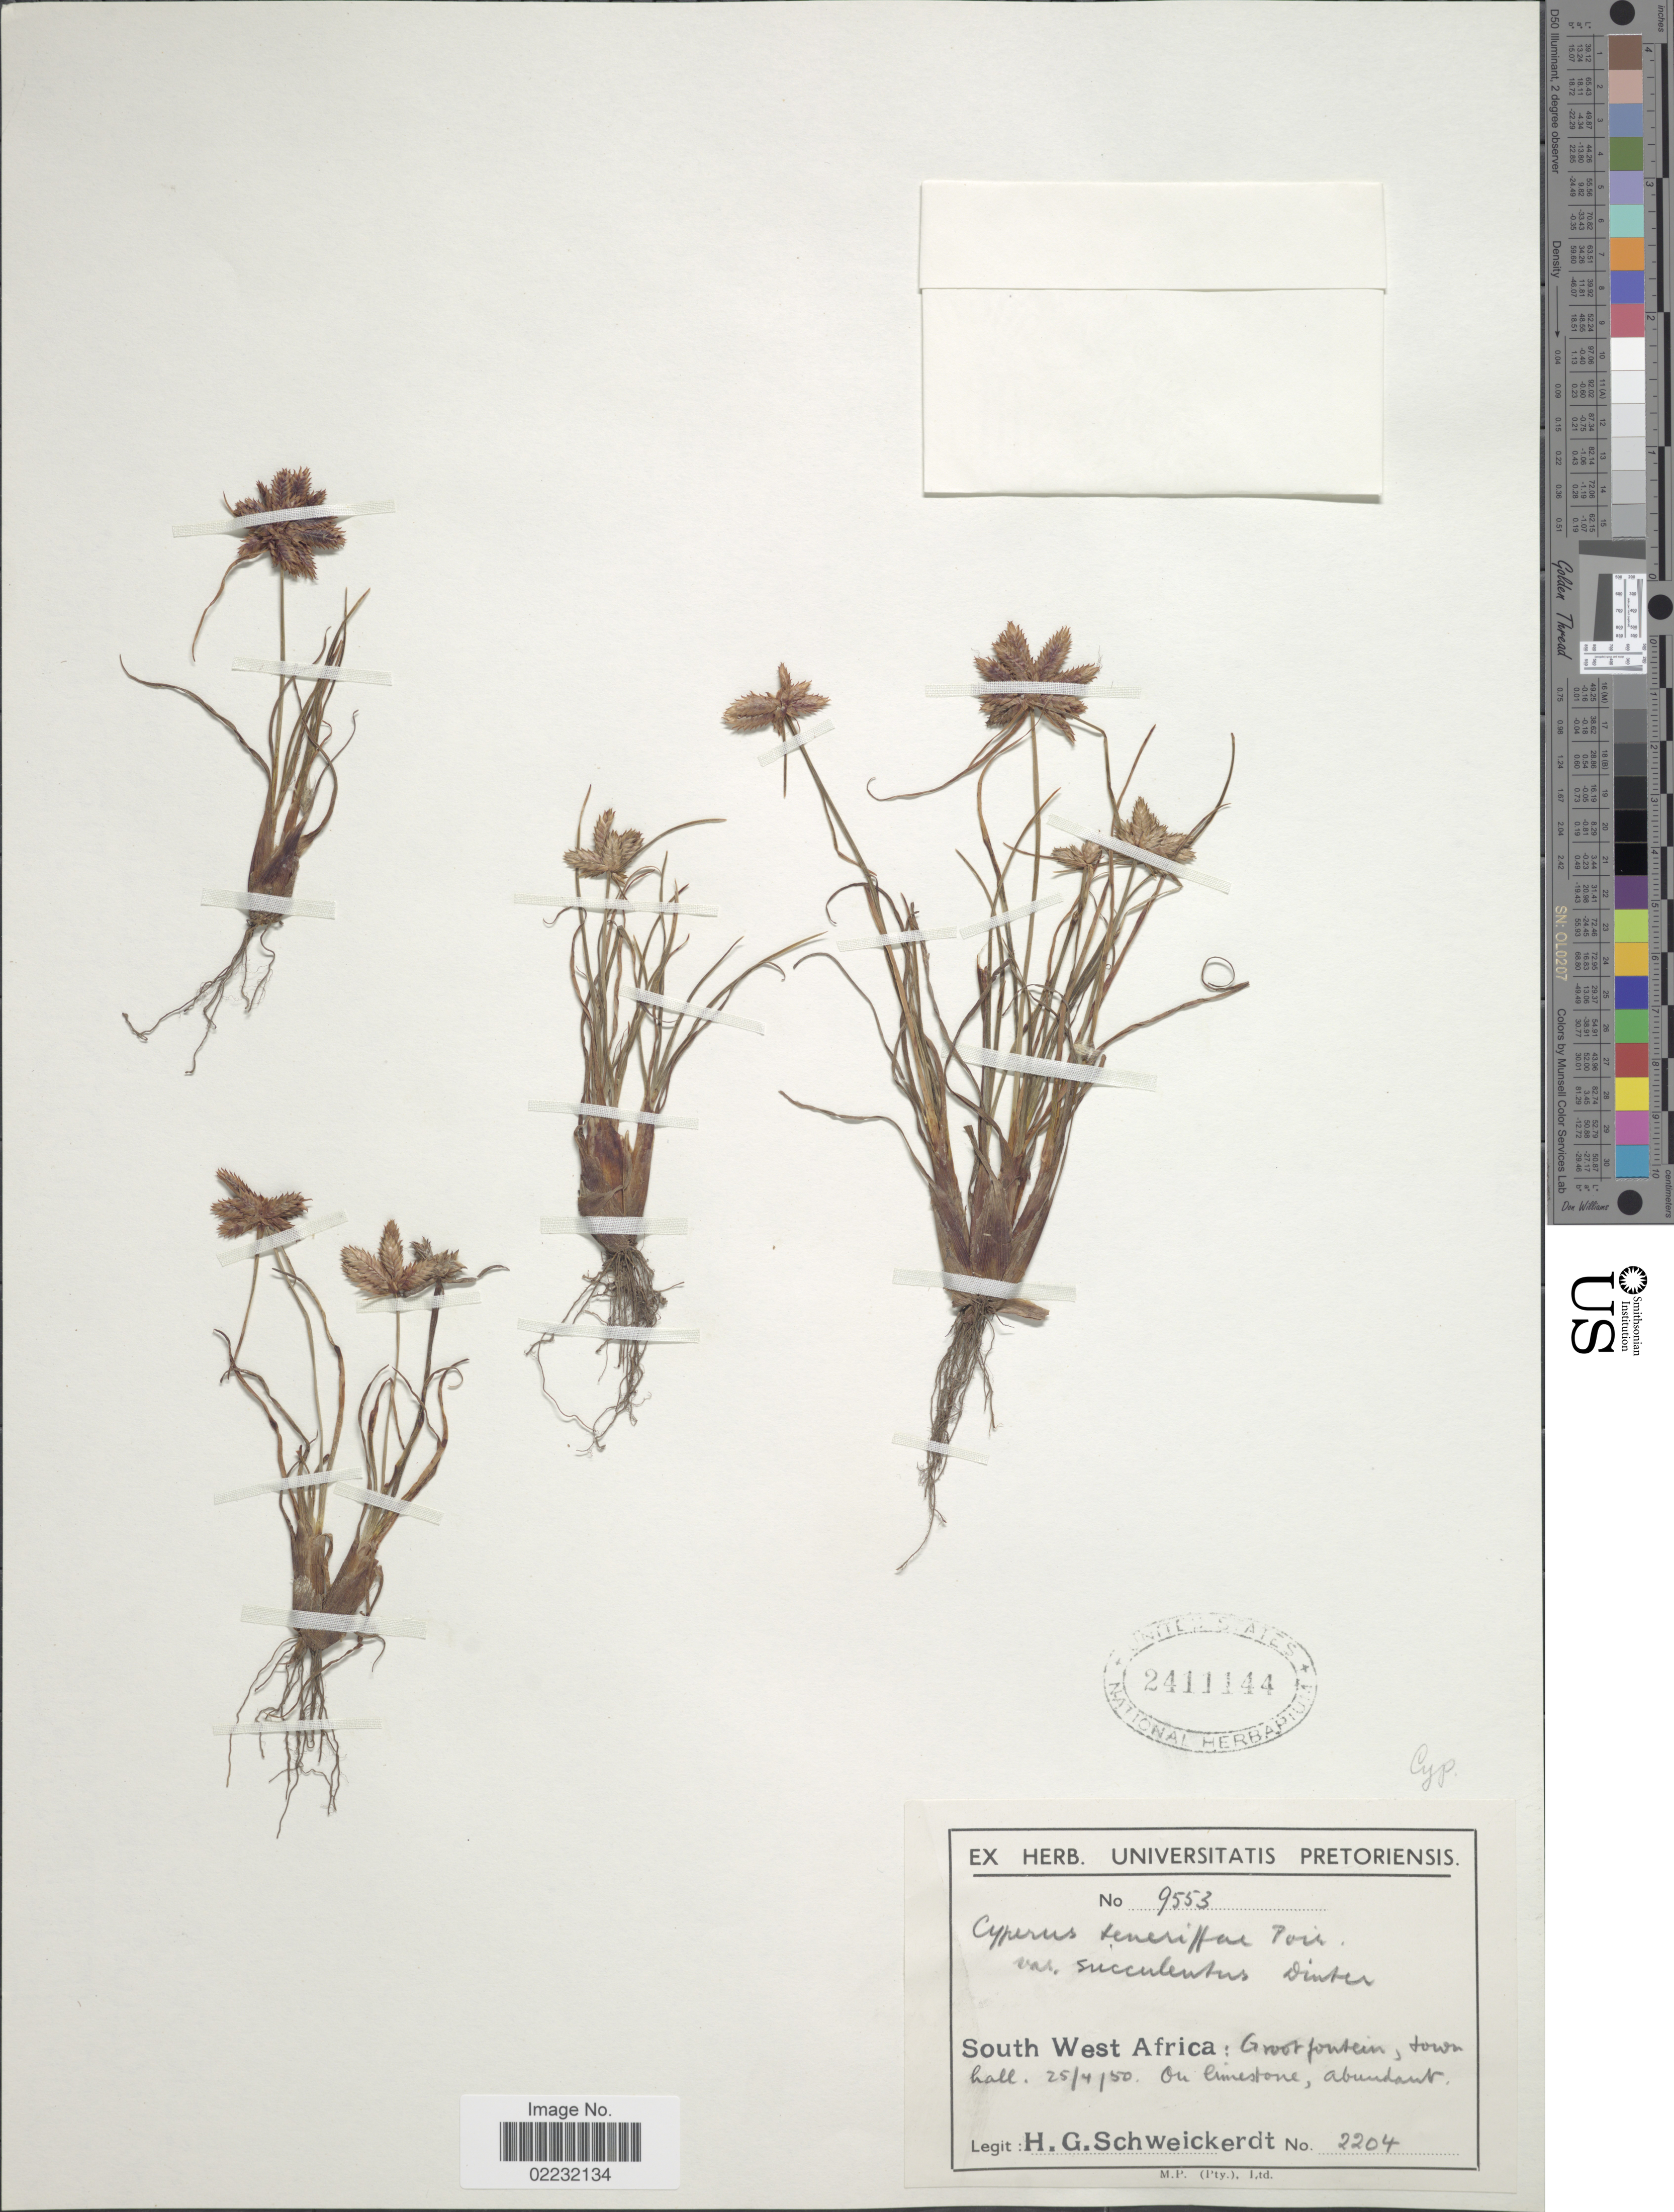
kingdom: Plantae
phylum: Tracheophyta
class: Liliopsida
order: Poales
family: Cyperaceae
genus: Cyperus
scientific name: Cyperus rubicundus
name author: Vahl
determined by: Strong, Mark T., (BOT), Smithsonian Institution - National Museum of Natural History (UNITED STATES)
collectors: H. Schweickerdt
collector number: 2204/9553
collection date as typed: Transcribed d/m/y: 25/4/50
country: Namibia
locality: Grootfontein, town hall, on limestone, abundant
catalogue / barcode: US 2411144